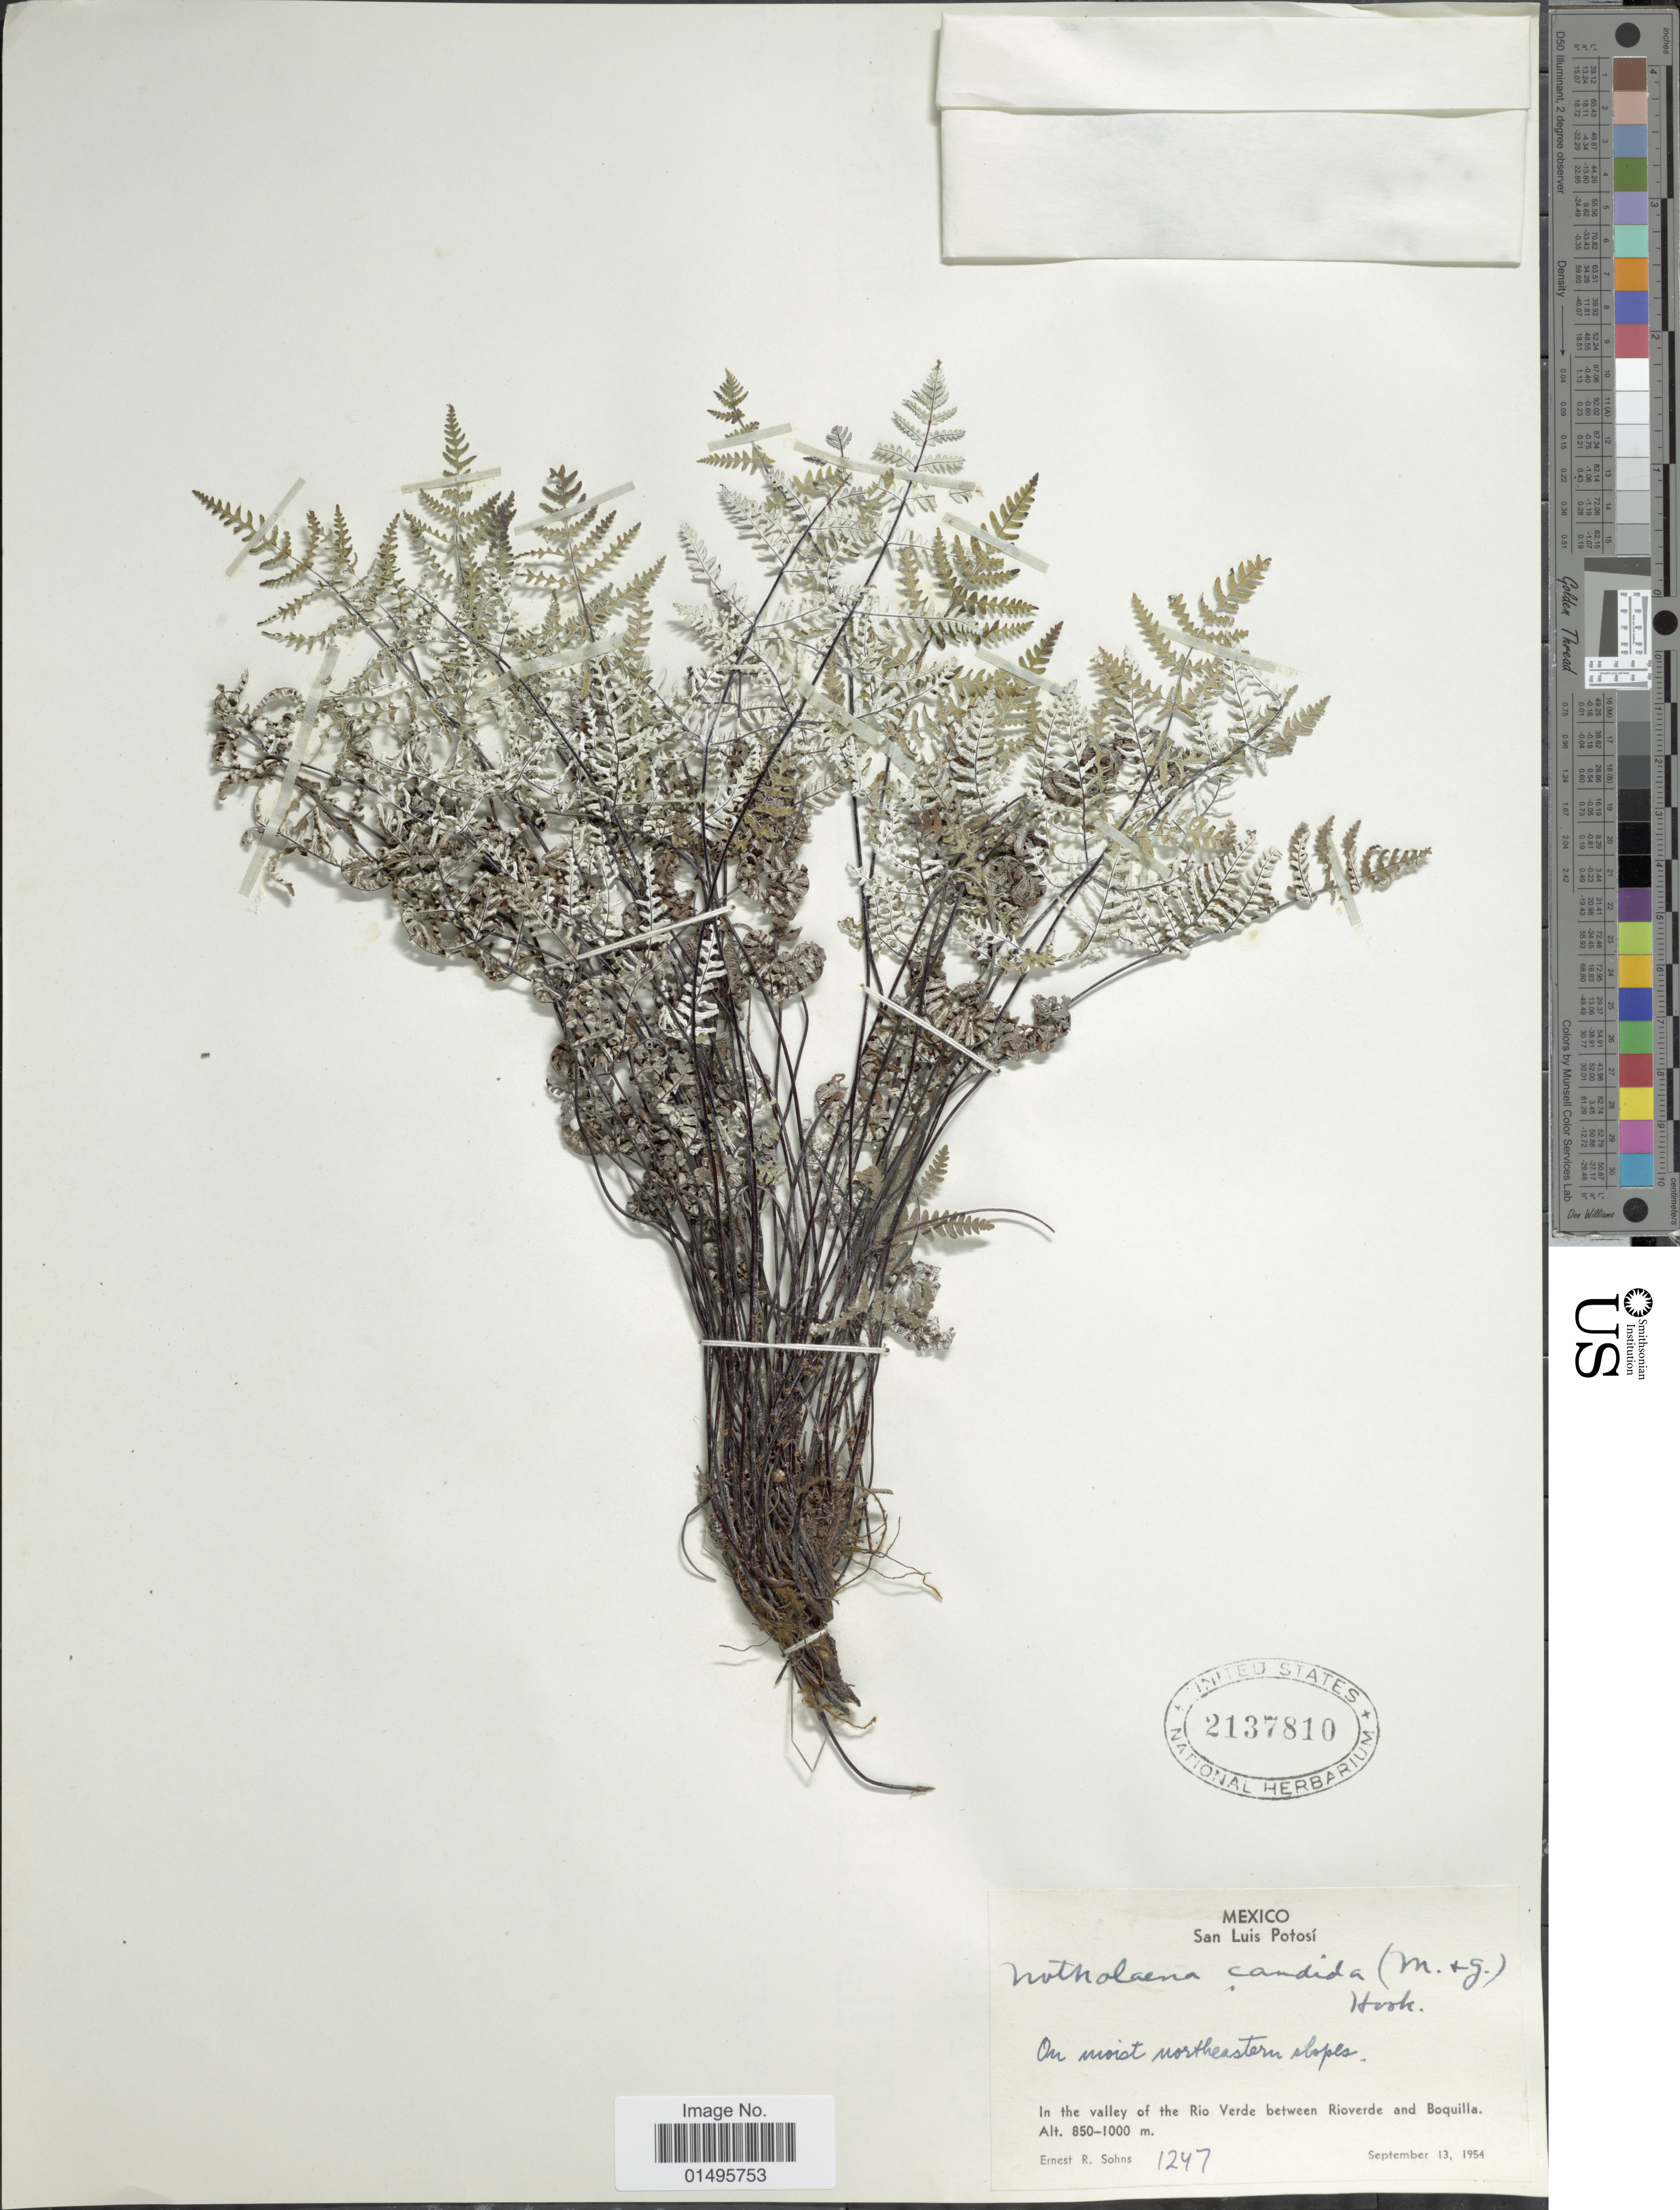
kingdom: Plantae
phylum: Tracheophyta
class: Polypodiopsida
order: Polypodiales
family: Pteridaceae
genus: Notholaena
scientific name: Notholaena candida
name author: (M. Martens) Hook.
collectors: E. R. Sohns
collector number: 1247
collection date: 1954-09-13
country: Mexico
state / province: San Luis Potosí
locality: On moist northeasterns slopes, in the valley of the Rio Verde between Riverde and Bquilla.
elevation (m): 850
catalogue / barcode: US 2137810